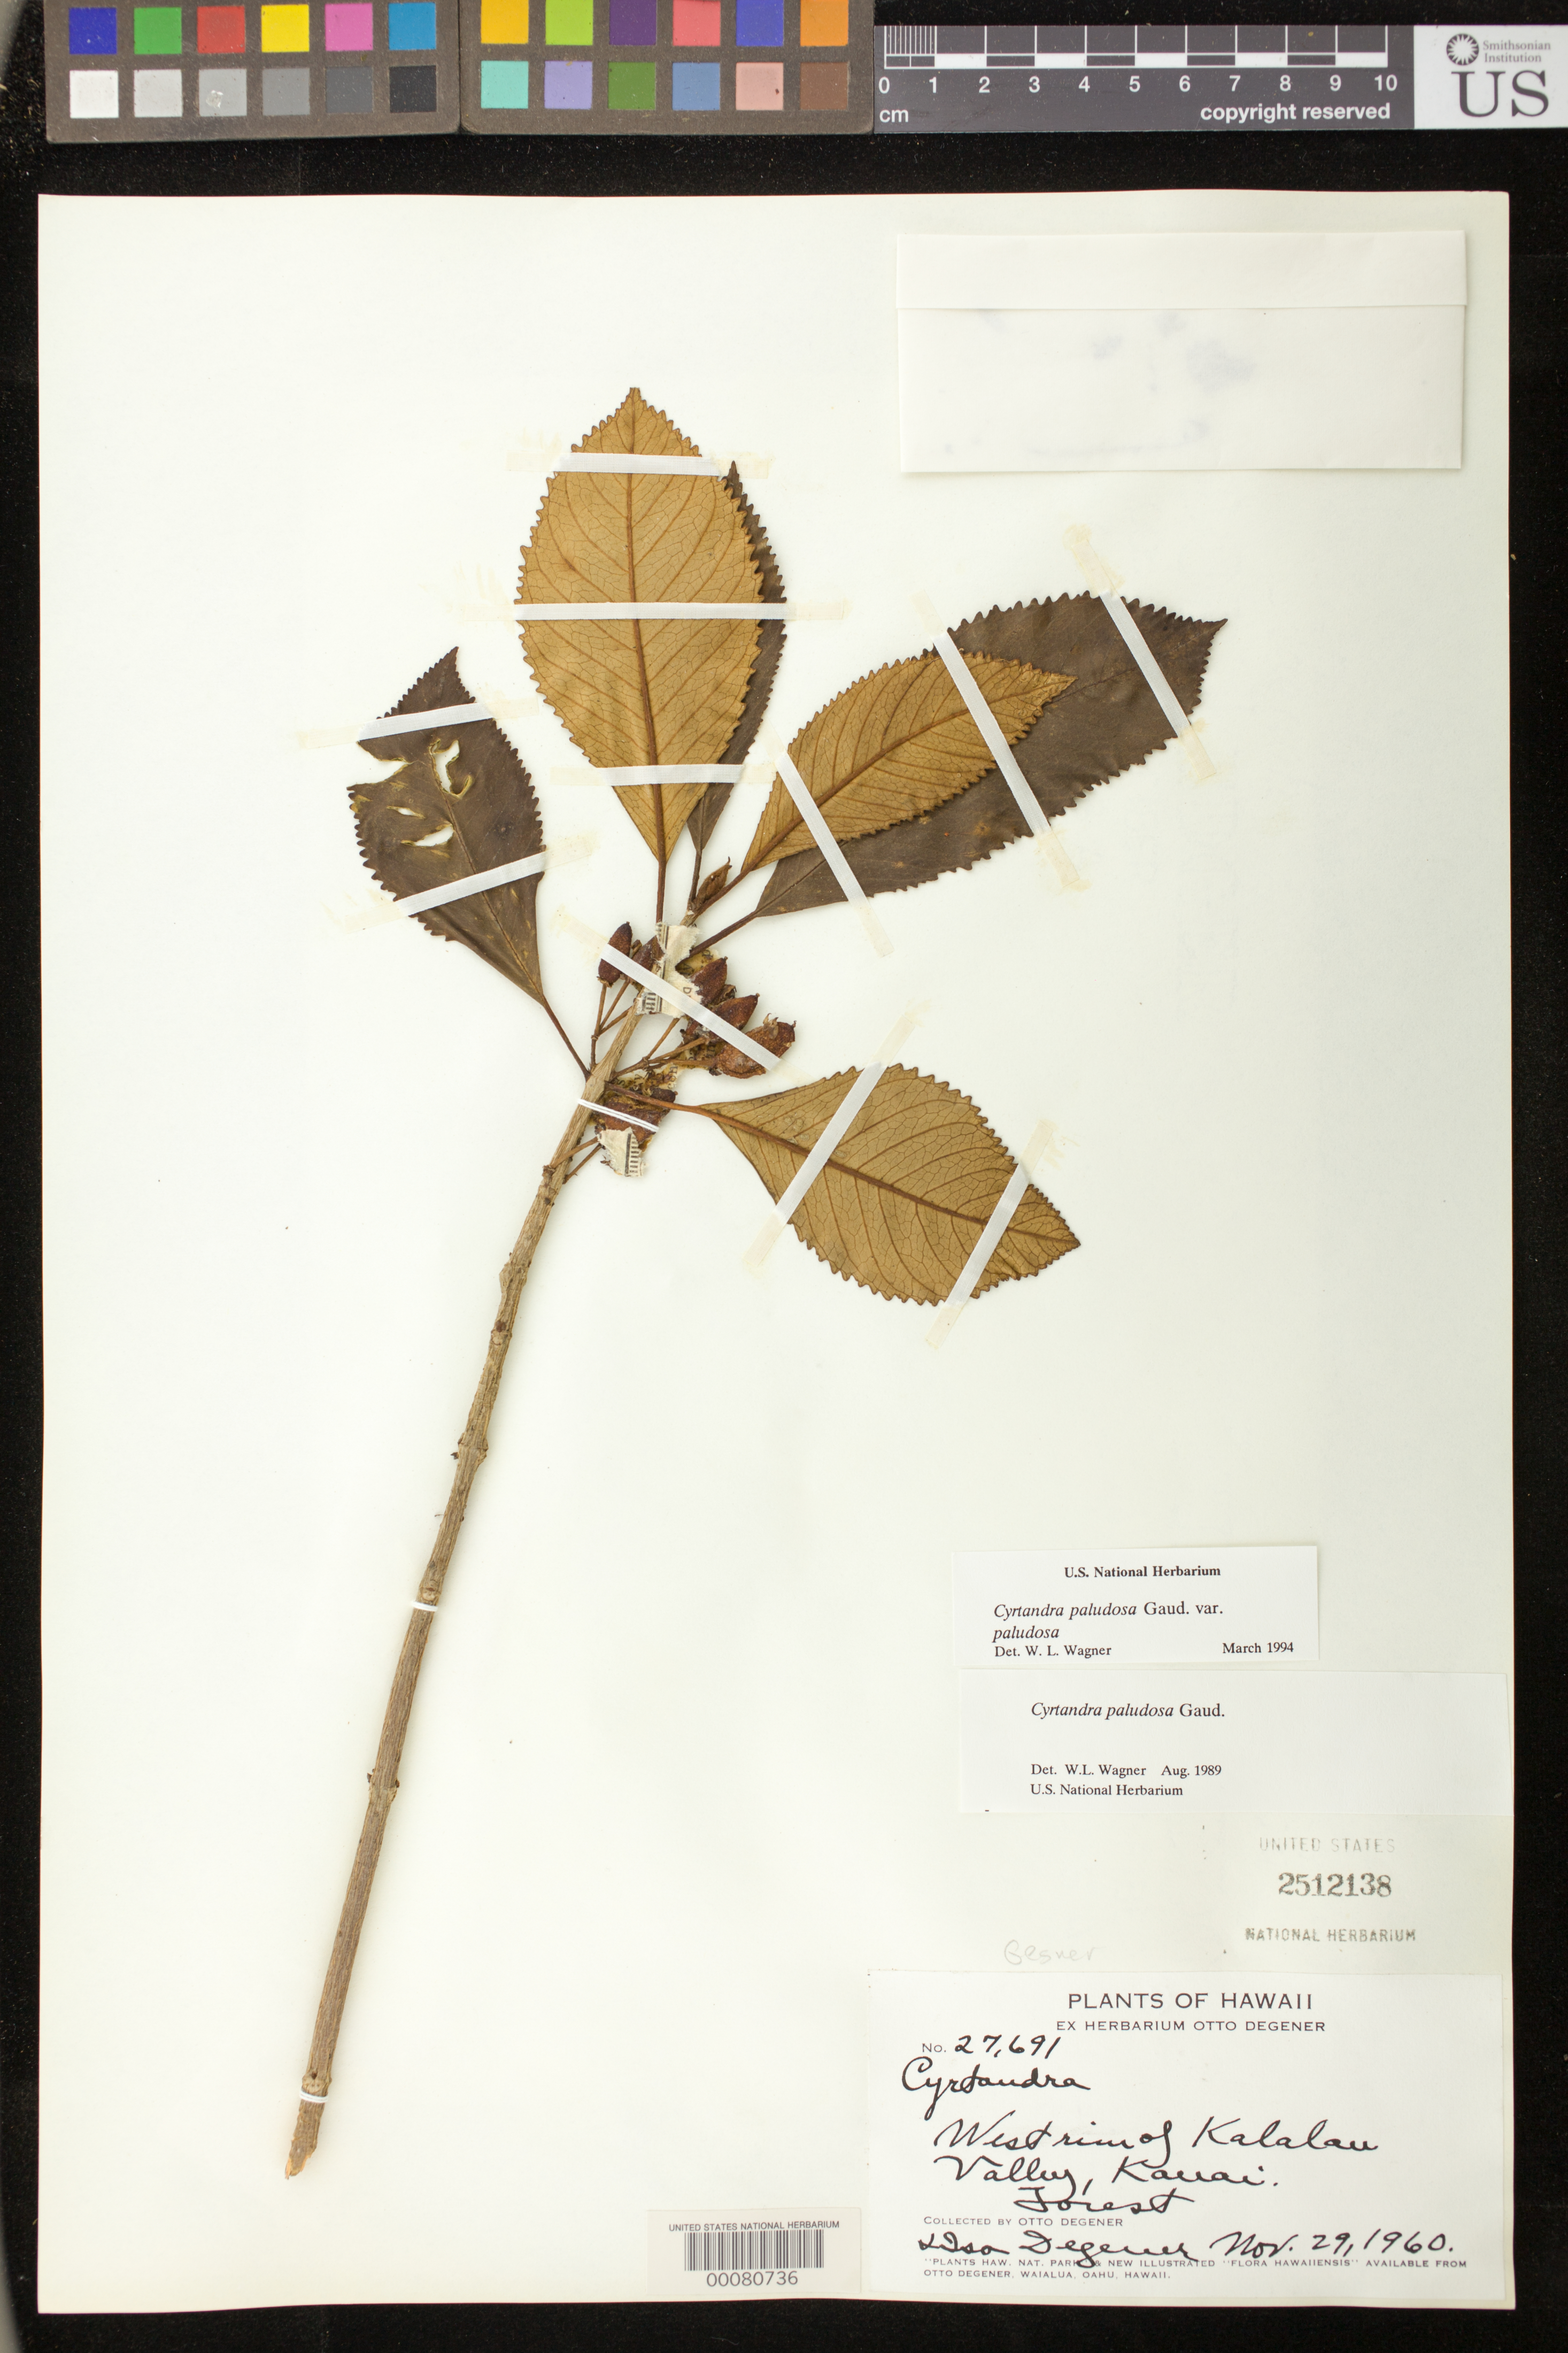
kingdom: Plantae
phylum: Tracheophyta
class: Magnoliopsida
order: Lamiales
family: Gesneriaceae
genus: Cyrtandra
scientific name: Cyrtandra paludosa var. paludosa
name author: Gaudich.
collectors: O. Degener & I. Degener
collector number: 27691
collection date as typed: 29 Nov 1960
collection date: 1960-11-29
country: United States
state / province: Hawaii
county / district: Kauai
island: Kaua'i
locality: West rim of Kalalau valley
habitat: Forest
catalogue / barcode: US 2512138